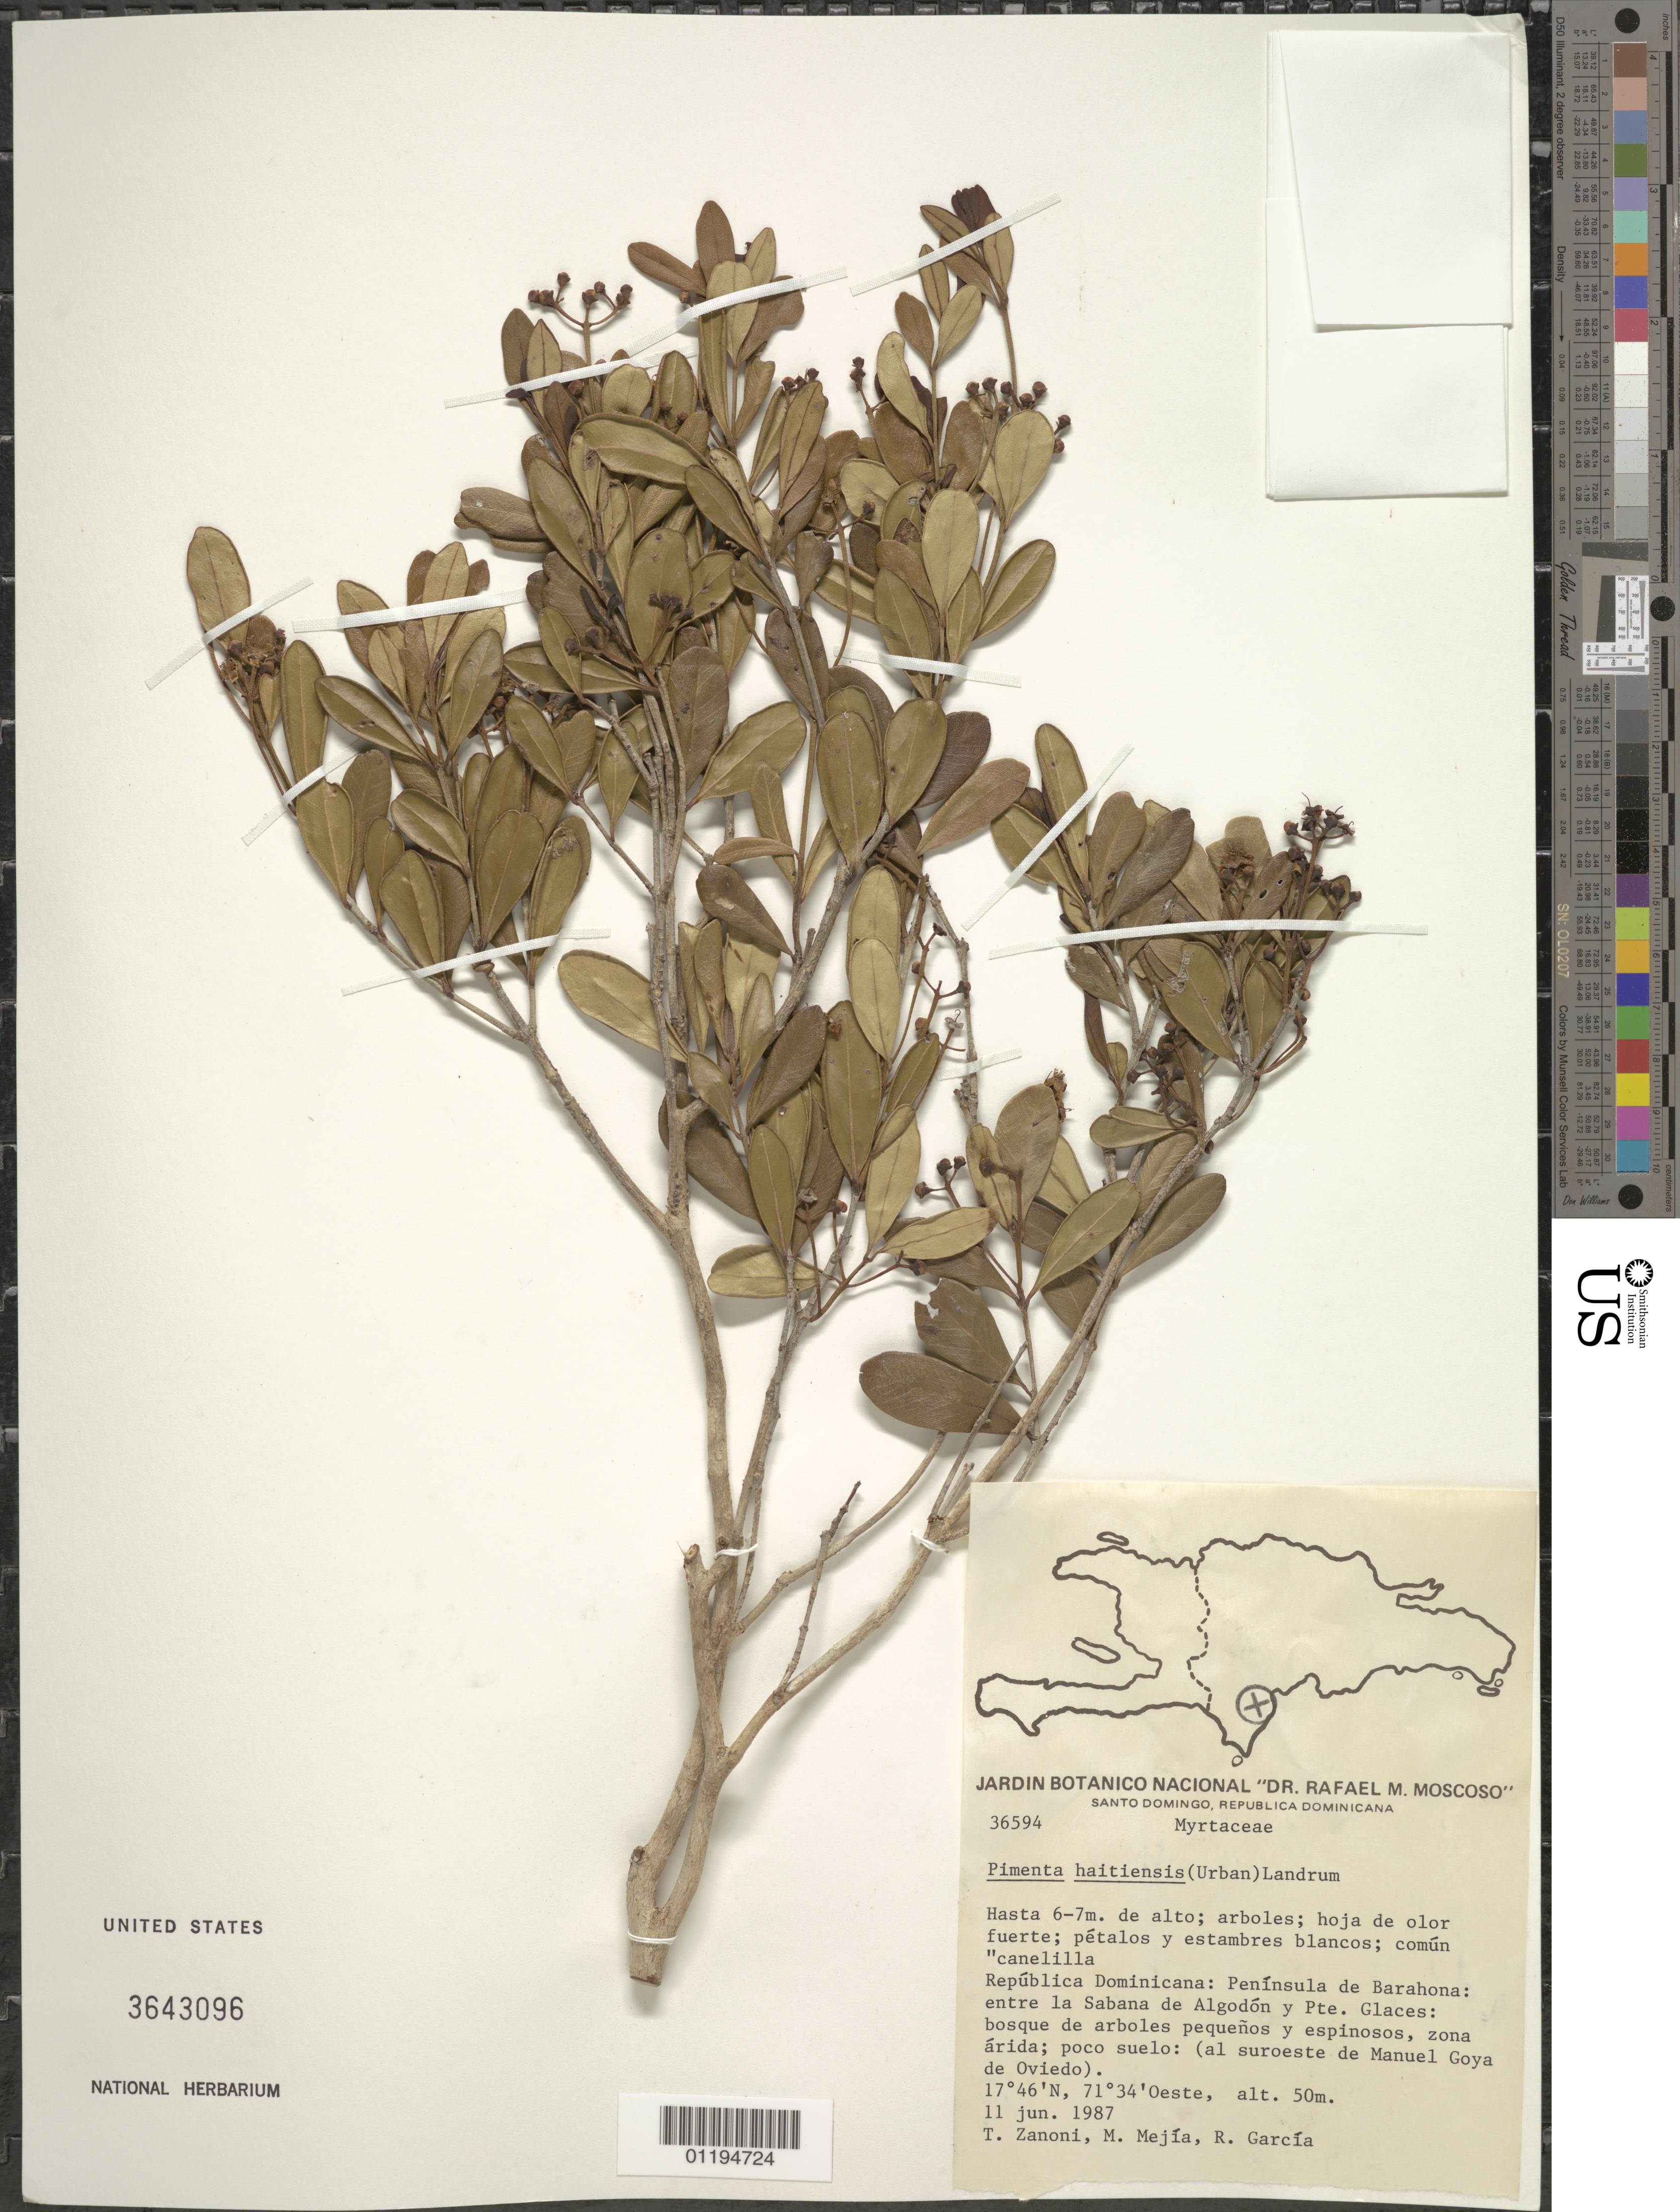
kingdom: Plantae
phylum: Tracheophyta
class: Magnoliopsida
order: Myrtales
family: Myrtaceae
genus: Pimenta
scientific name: Pimenta haitiensis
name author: (Urb.) Landrum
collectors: T. A. Zanoni, M. Mejia & R. Garcia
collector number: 36594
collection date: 1987-06-11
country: Dominican Republic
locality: Barahona Pennisula between La Sabana de Algodon and Pte. Glaces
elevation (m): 50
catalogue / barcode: US 3643096